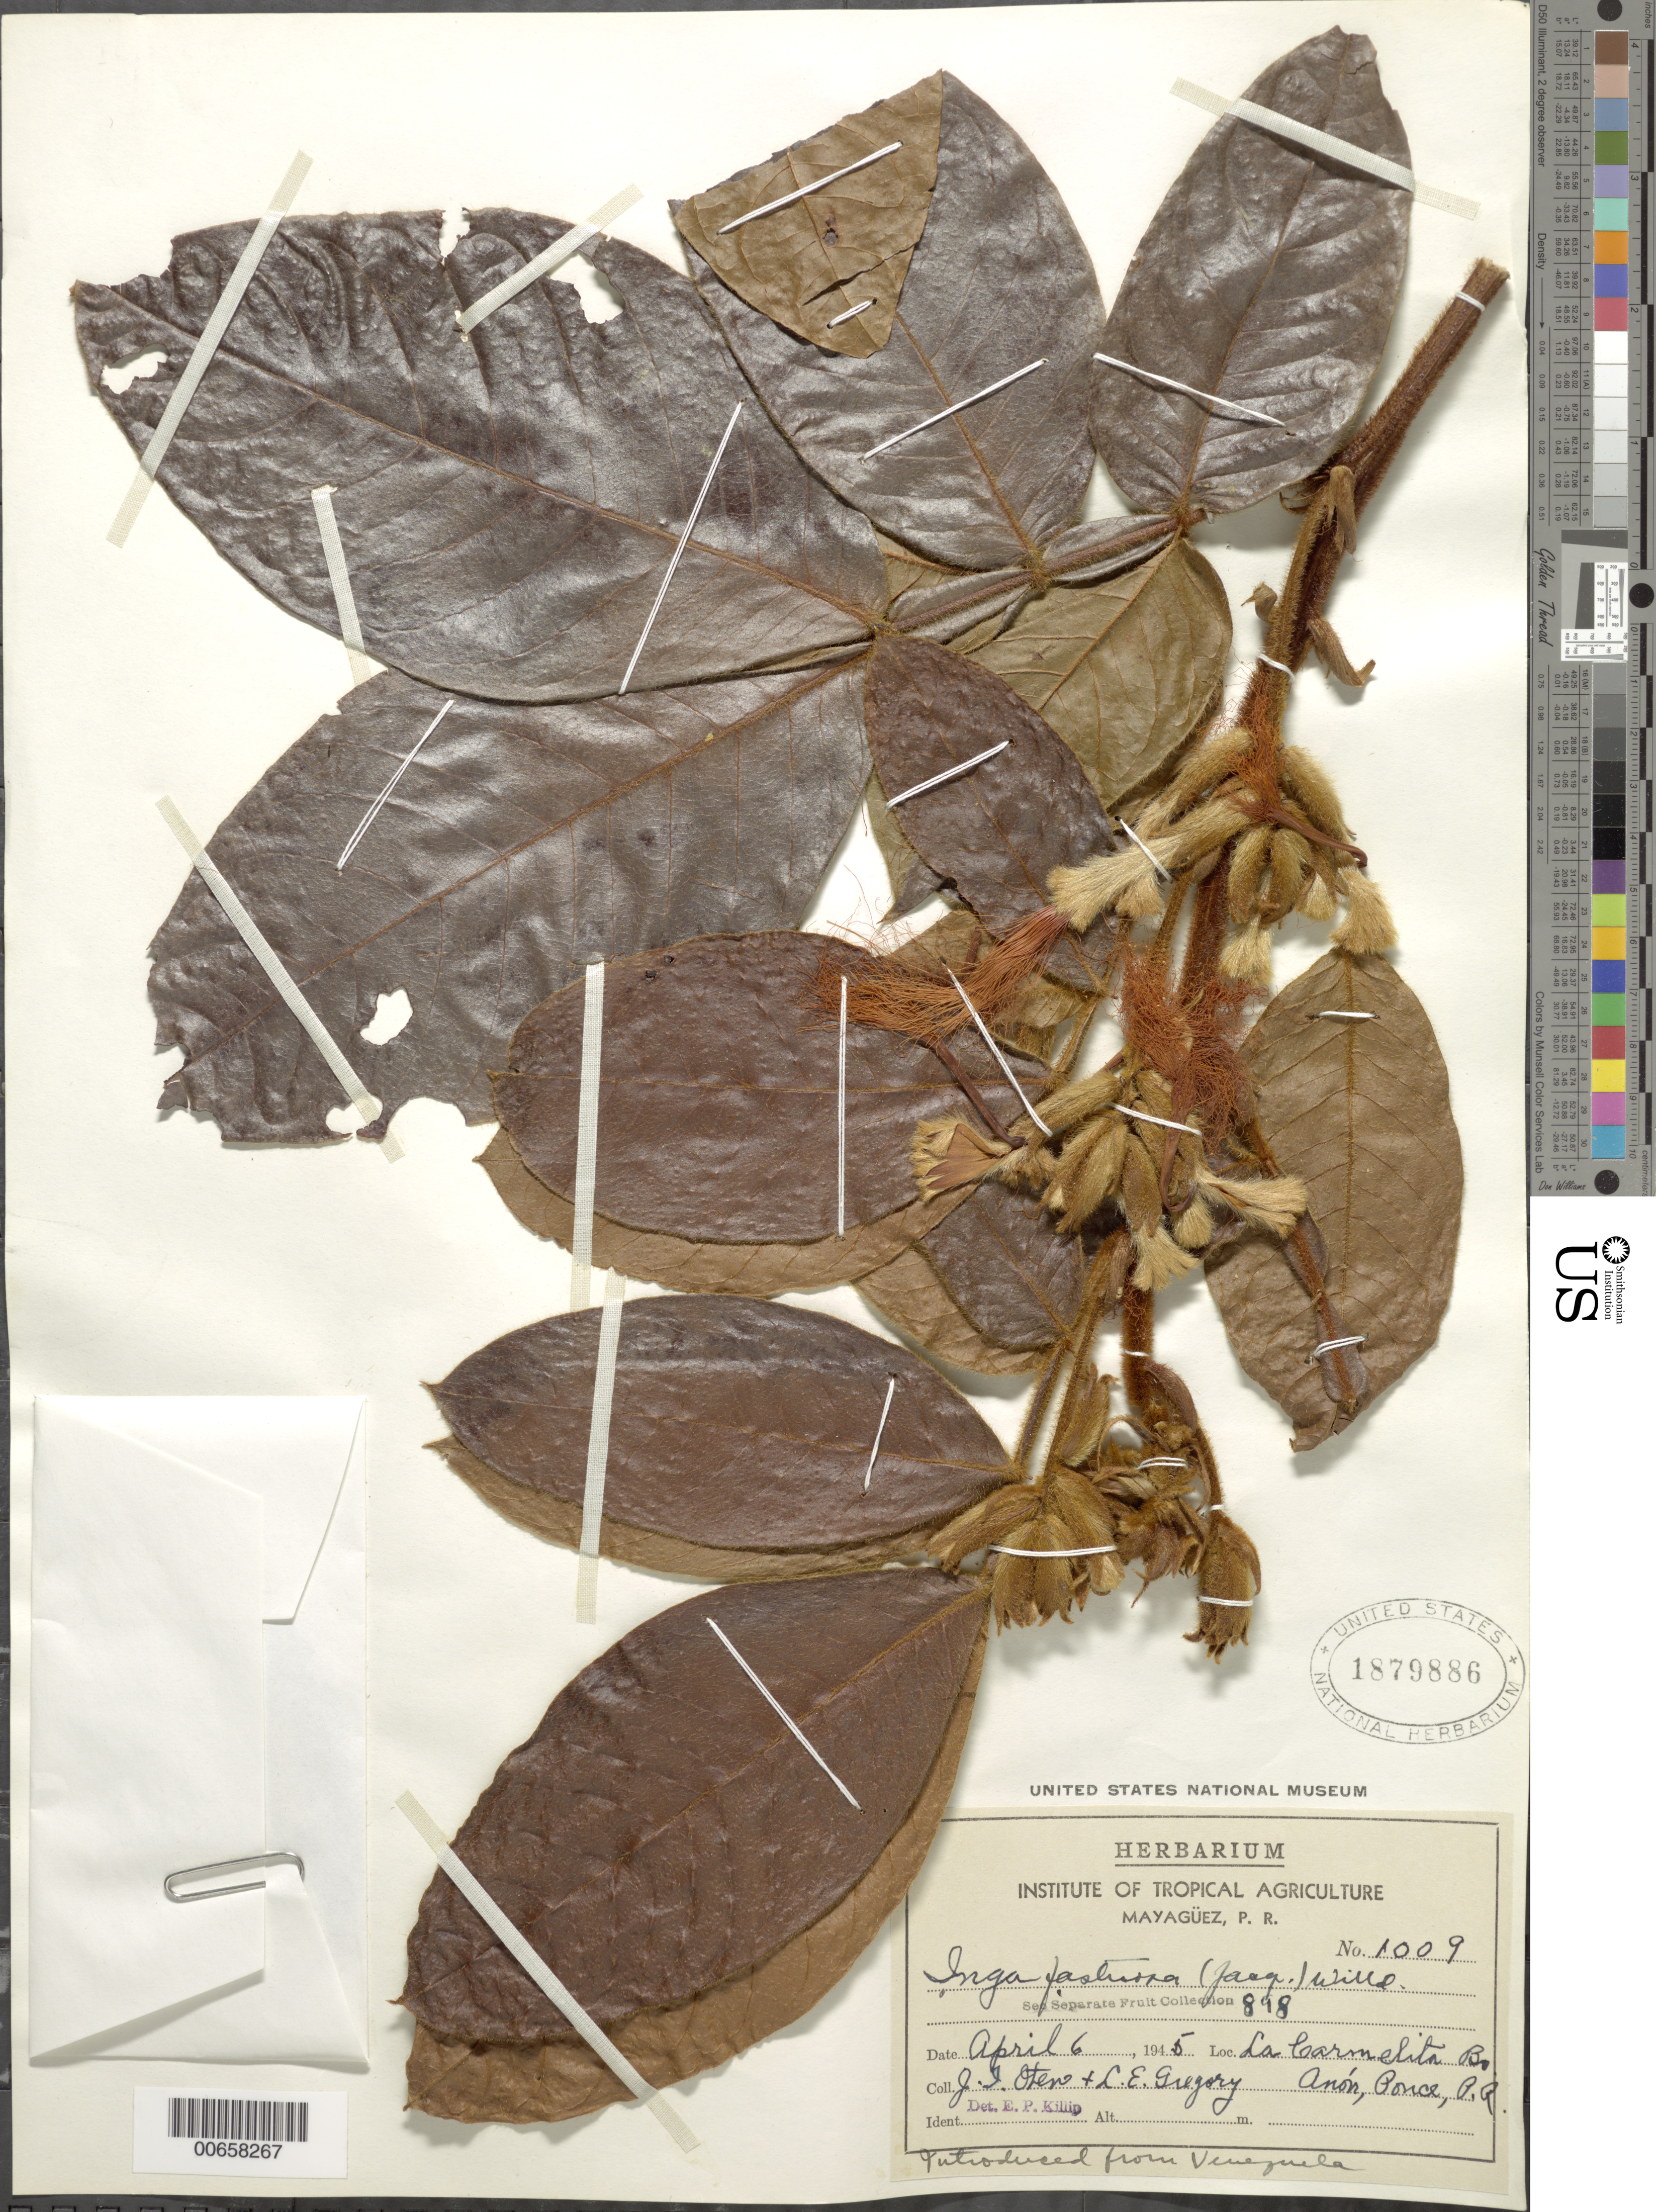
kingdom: Plantae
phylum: Tracheophyta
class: Magnoliopsida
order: Fabales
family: Fabaceae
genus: Inga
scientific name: Inga fastuosa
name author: (Jacq.) Willd.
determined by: Killip, Ellsworth P.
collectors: J. Otero & L. E. Gregory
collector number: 1009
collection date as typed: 06 Apr 1945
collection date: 1945-04-06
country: Puerto Rico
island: Greater Antilles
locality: Mayaguez, La Carmelita, Bo. Anon, Ponce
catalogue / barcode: US 1879886